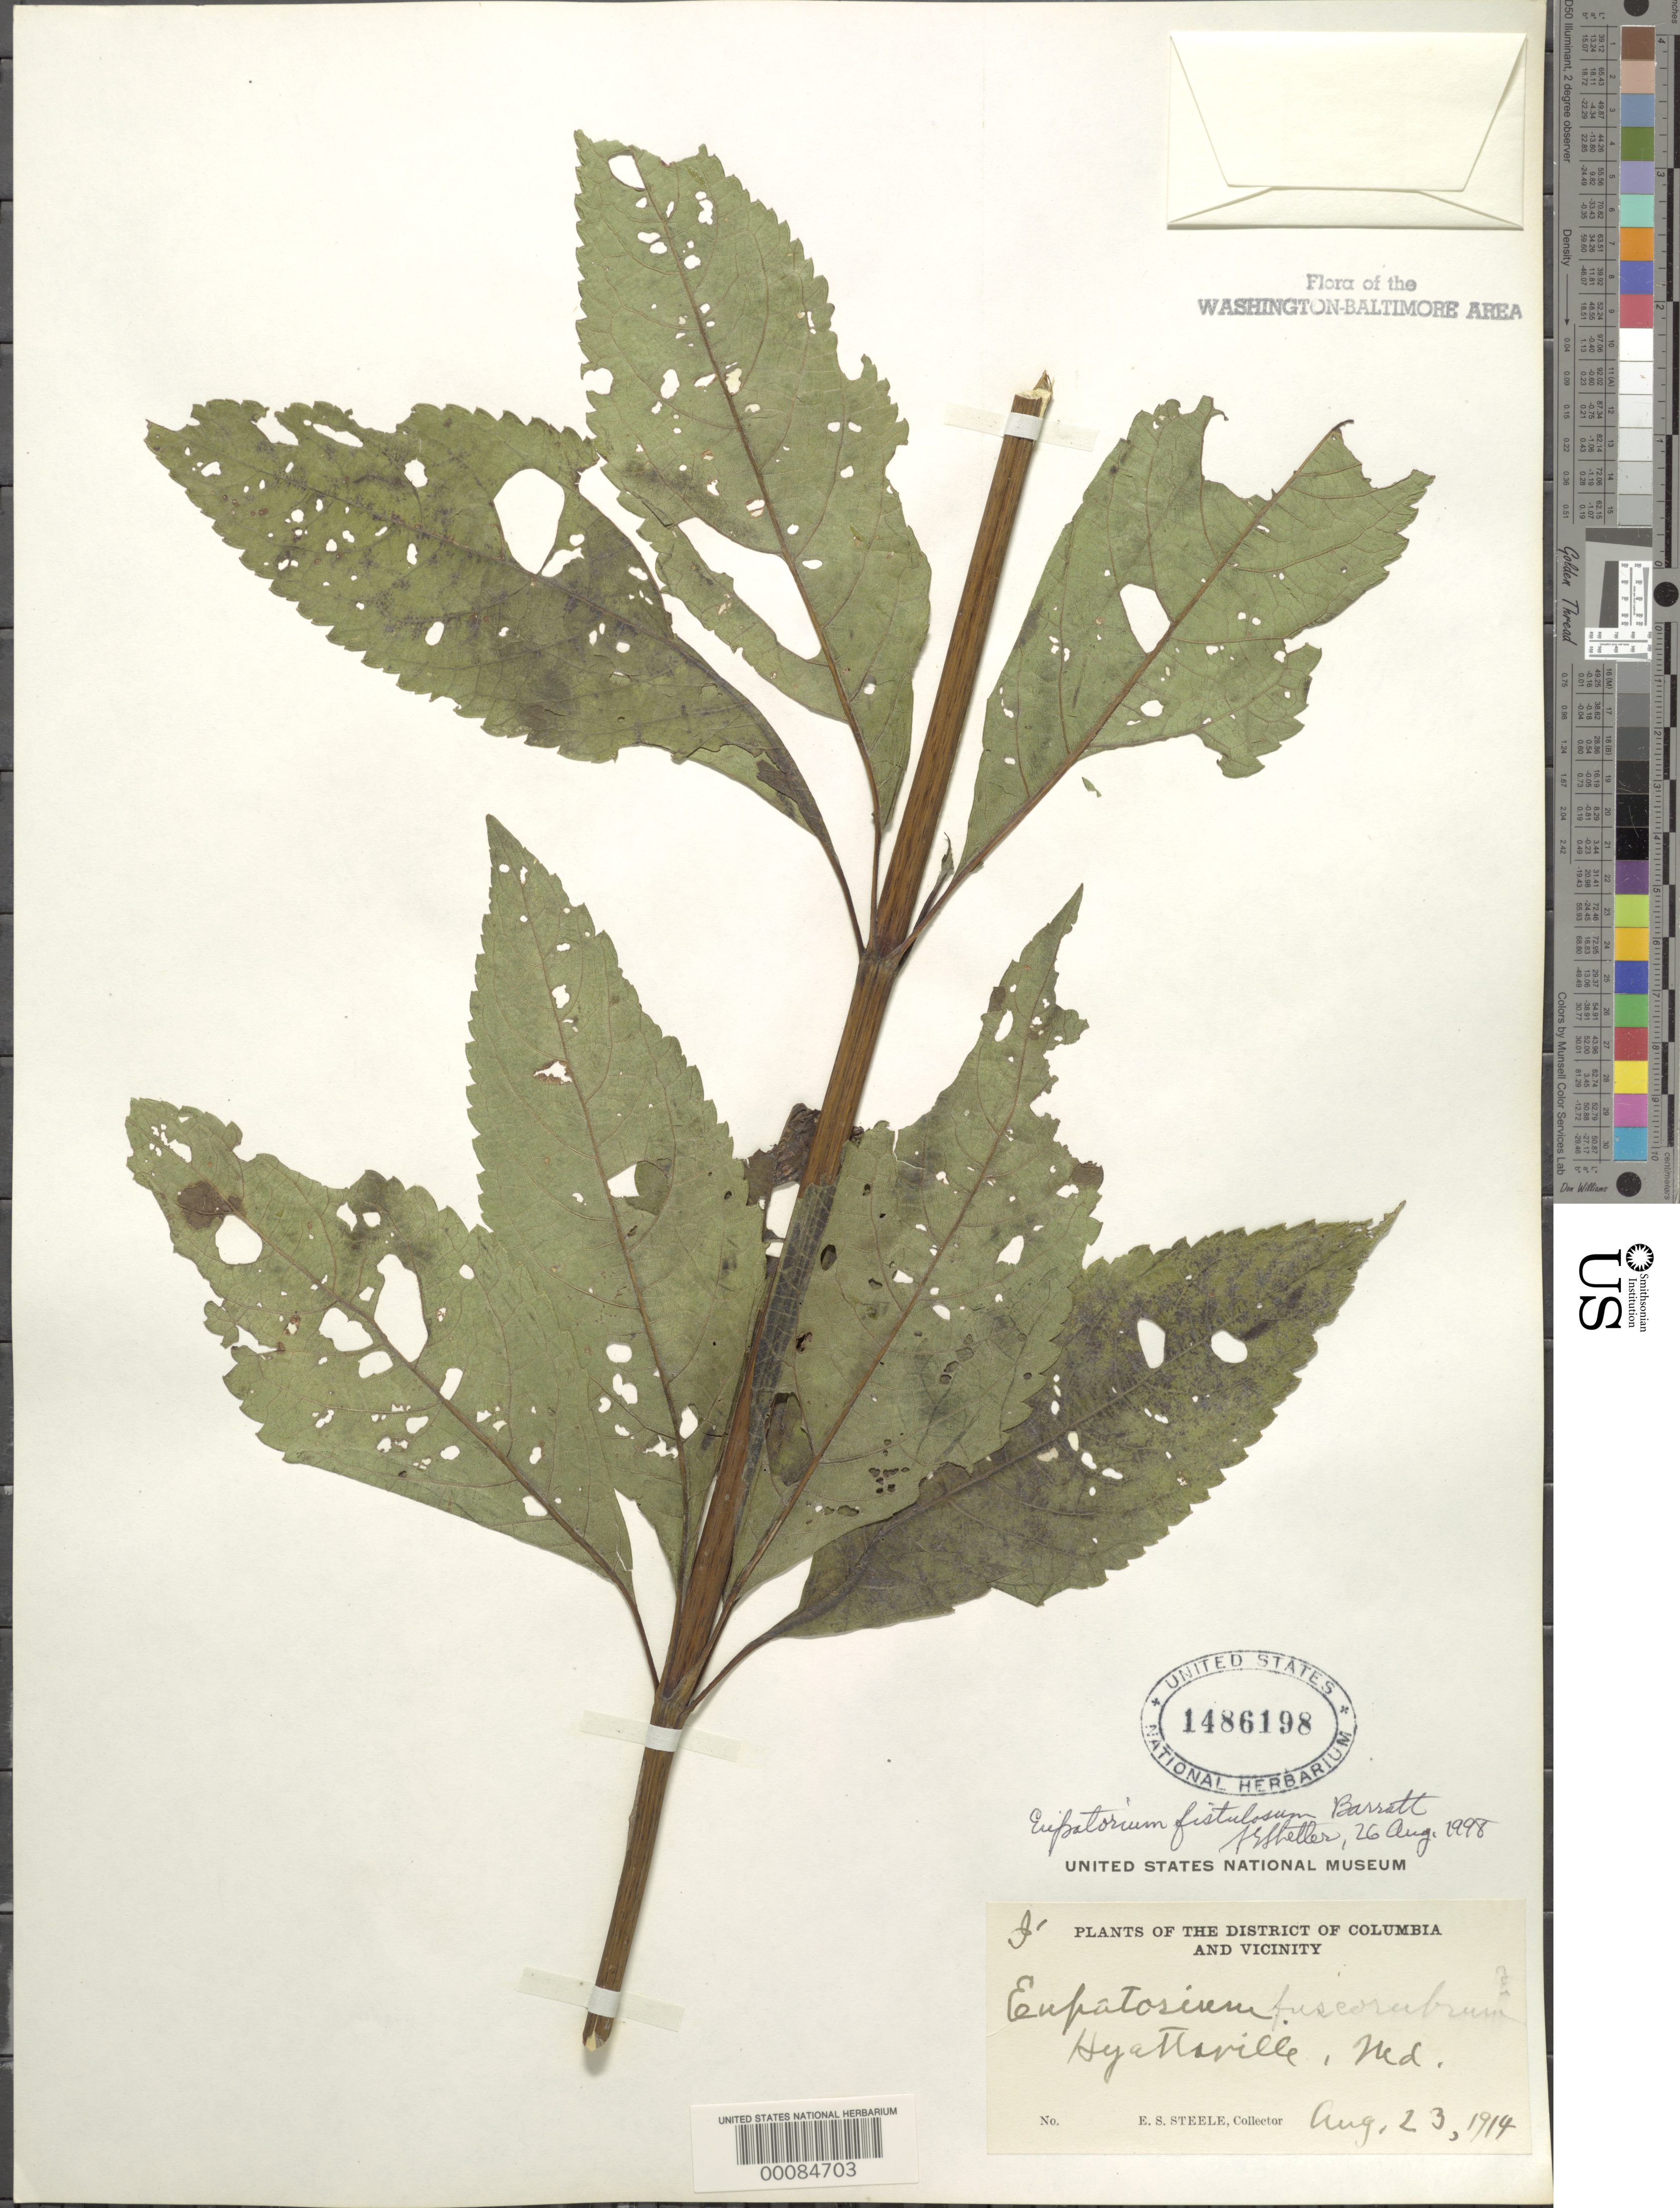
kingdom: Plantae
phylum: Tracheophyta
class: Magnoliopsida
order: Asterales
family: Asteraceae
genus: Eupatorium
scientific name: Eupatorium fistulosum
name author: Barratt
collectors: E. Steele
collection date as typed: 23 Aug 1914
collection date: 1914-08-23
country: United States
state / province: Maryland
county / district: Prince George's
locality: Hyattsville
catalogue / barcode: US 1486198